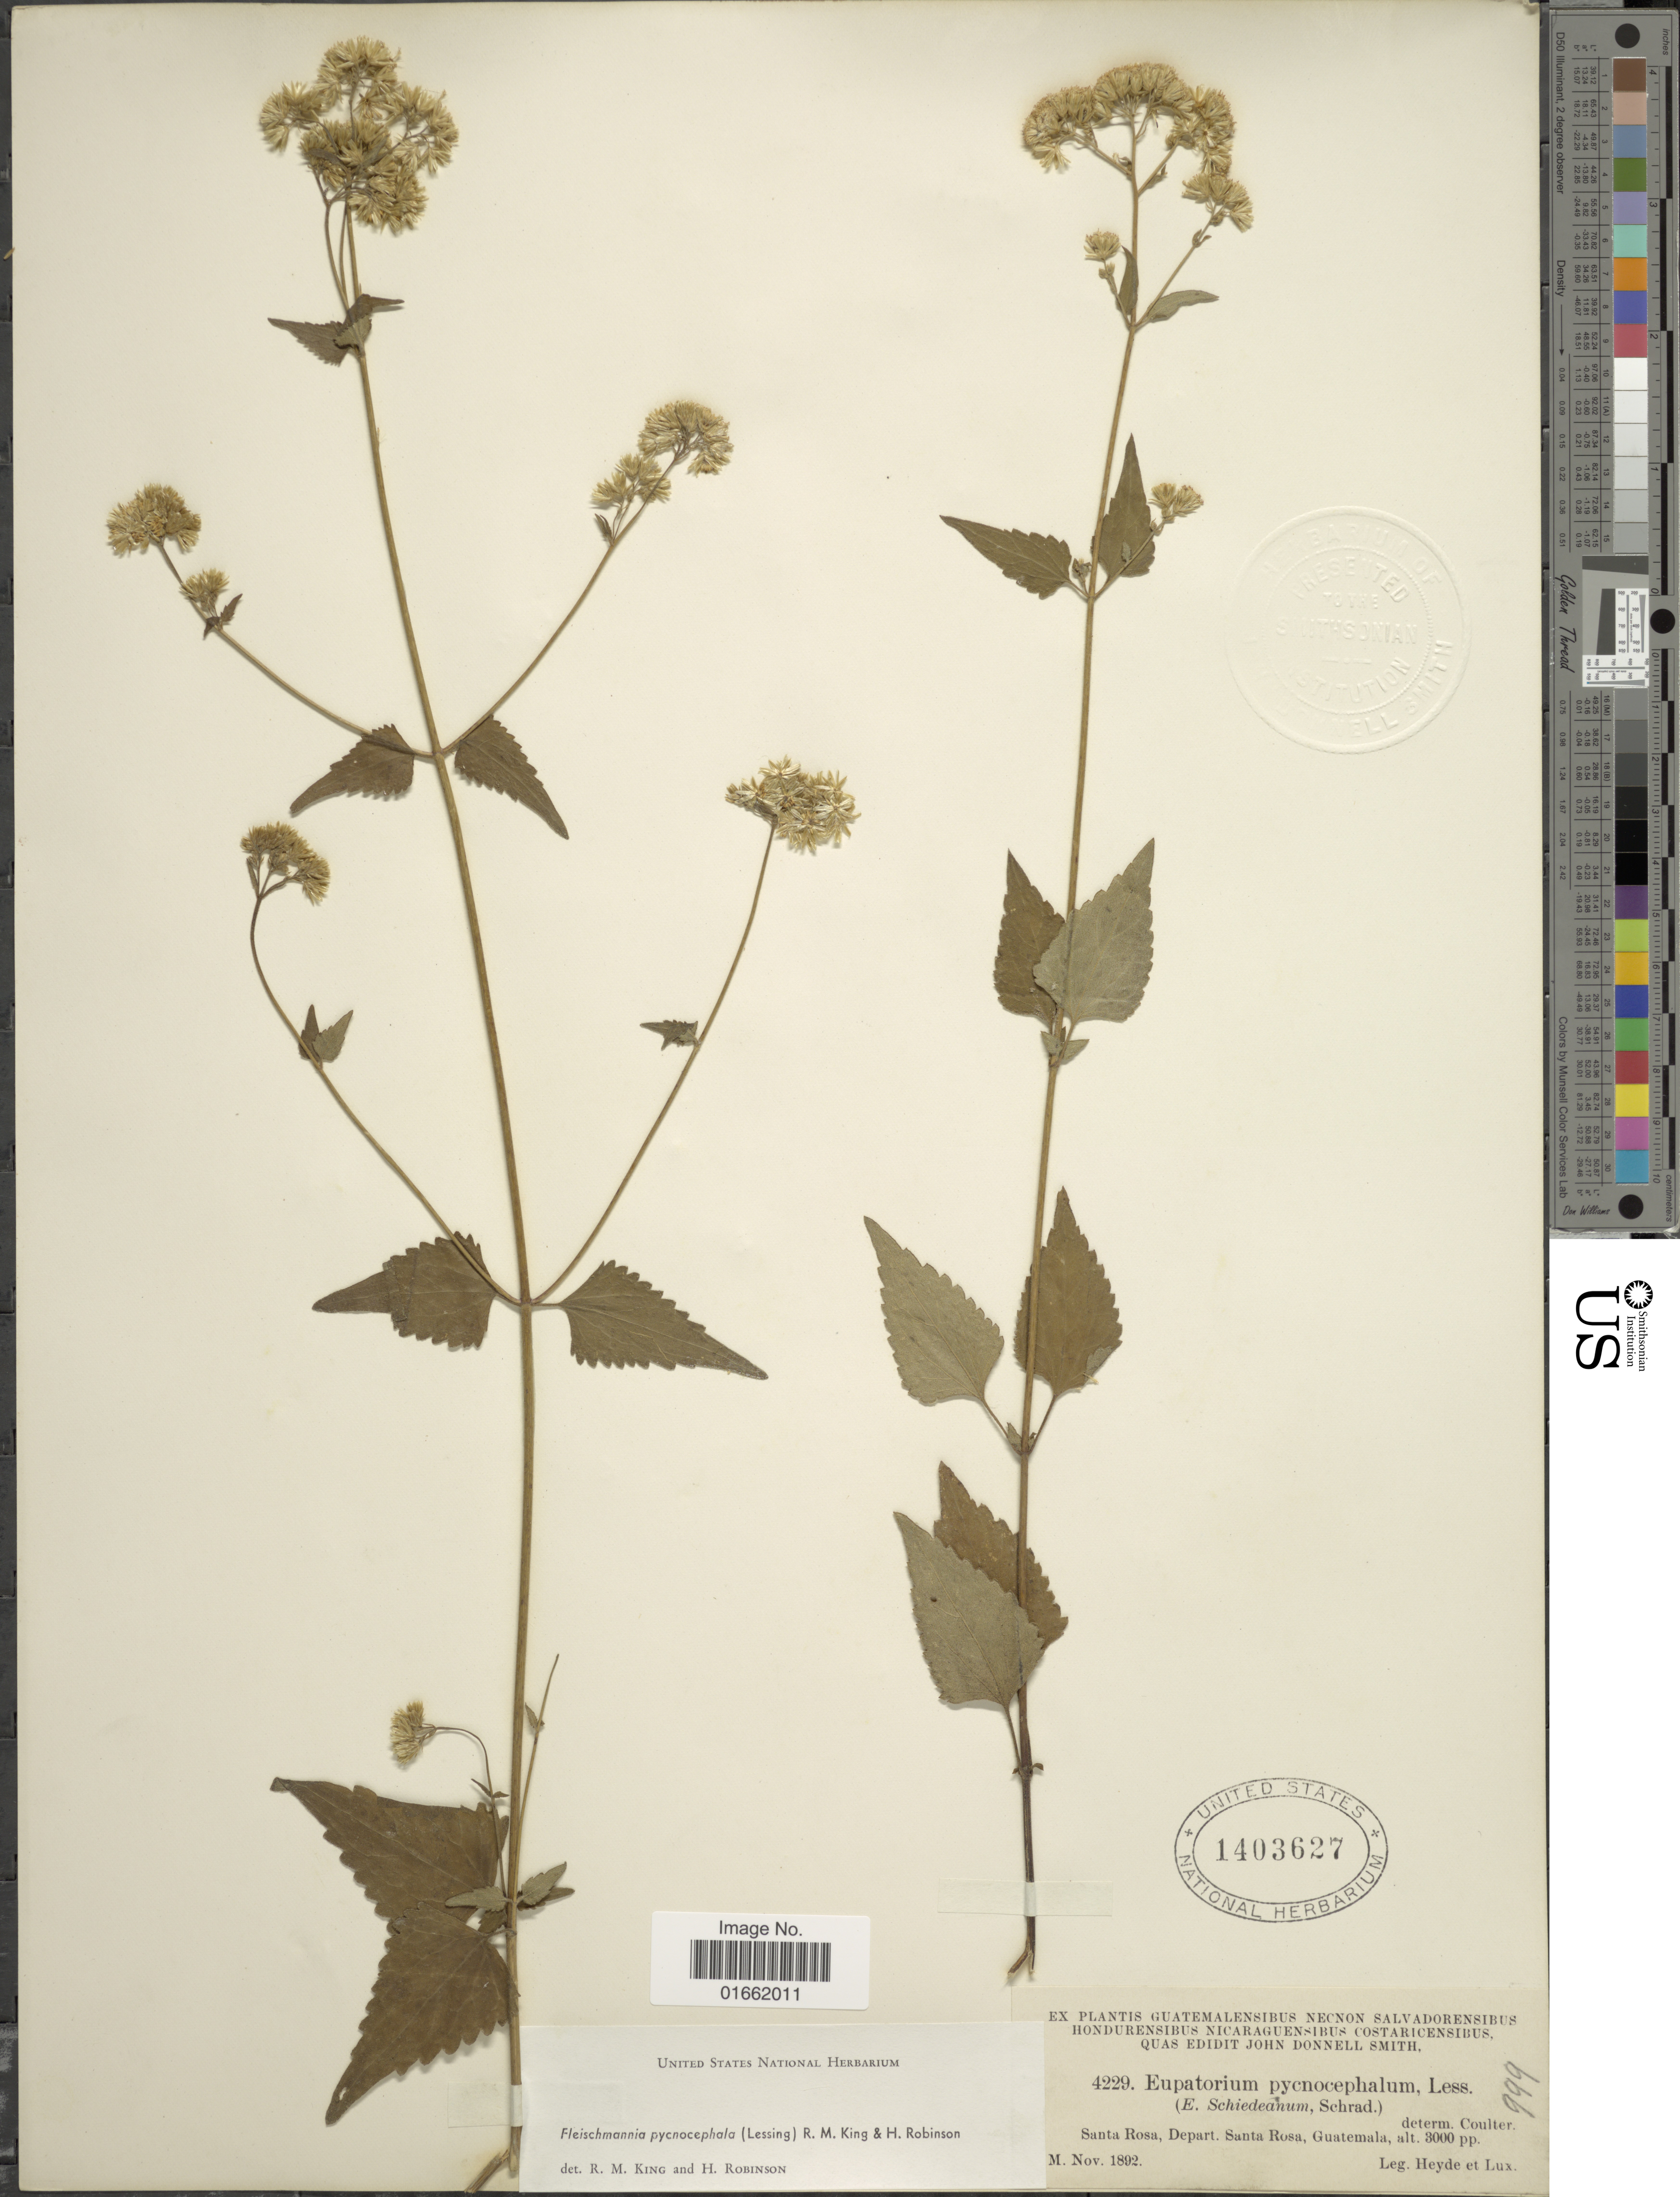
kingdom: Plantae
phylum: Tracheophyta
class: Magnoliopsida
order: Asterales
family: Asteraceae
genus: Fleischmannia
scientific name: Fleischmannia pycnocephaloides f. glandulifera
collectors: Heyde & Lux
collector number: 4229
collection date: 1892-11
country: Guatemala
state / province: Santa Rosa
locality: Santa Rosa, Depart. Santa Rosa, Guatemala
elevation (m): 914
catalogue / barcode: US 1403627